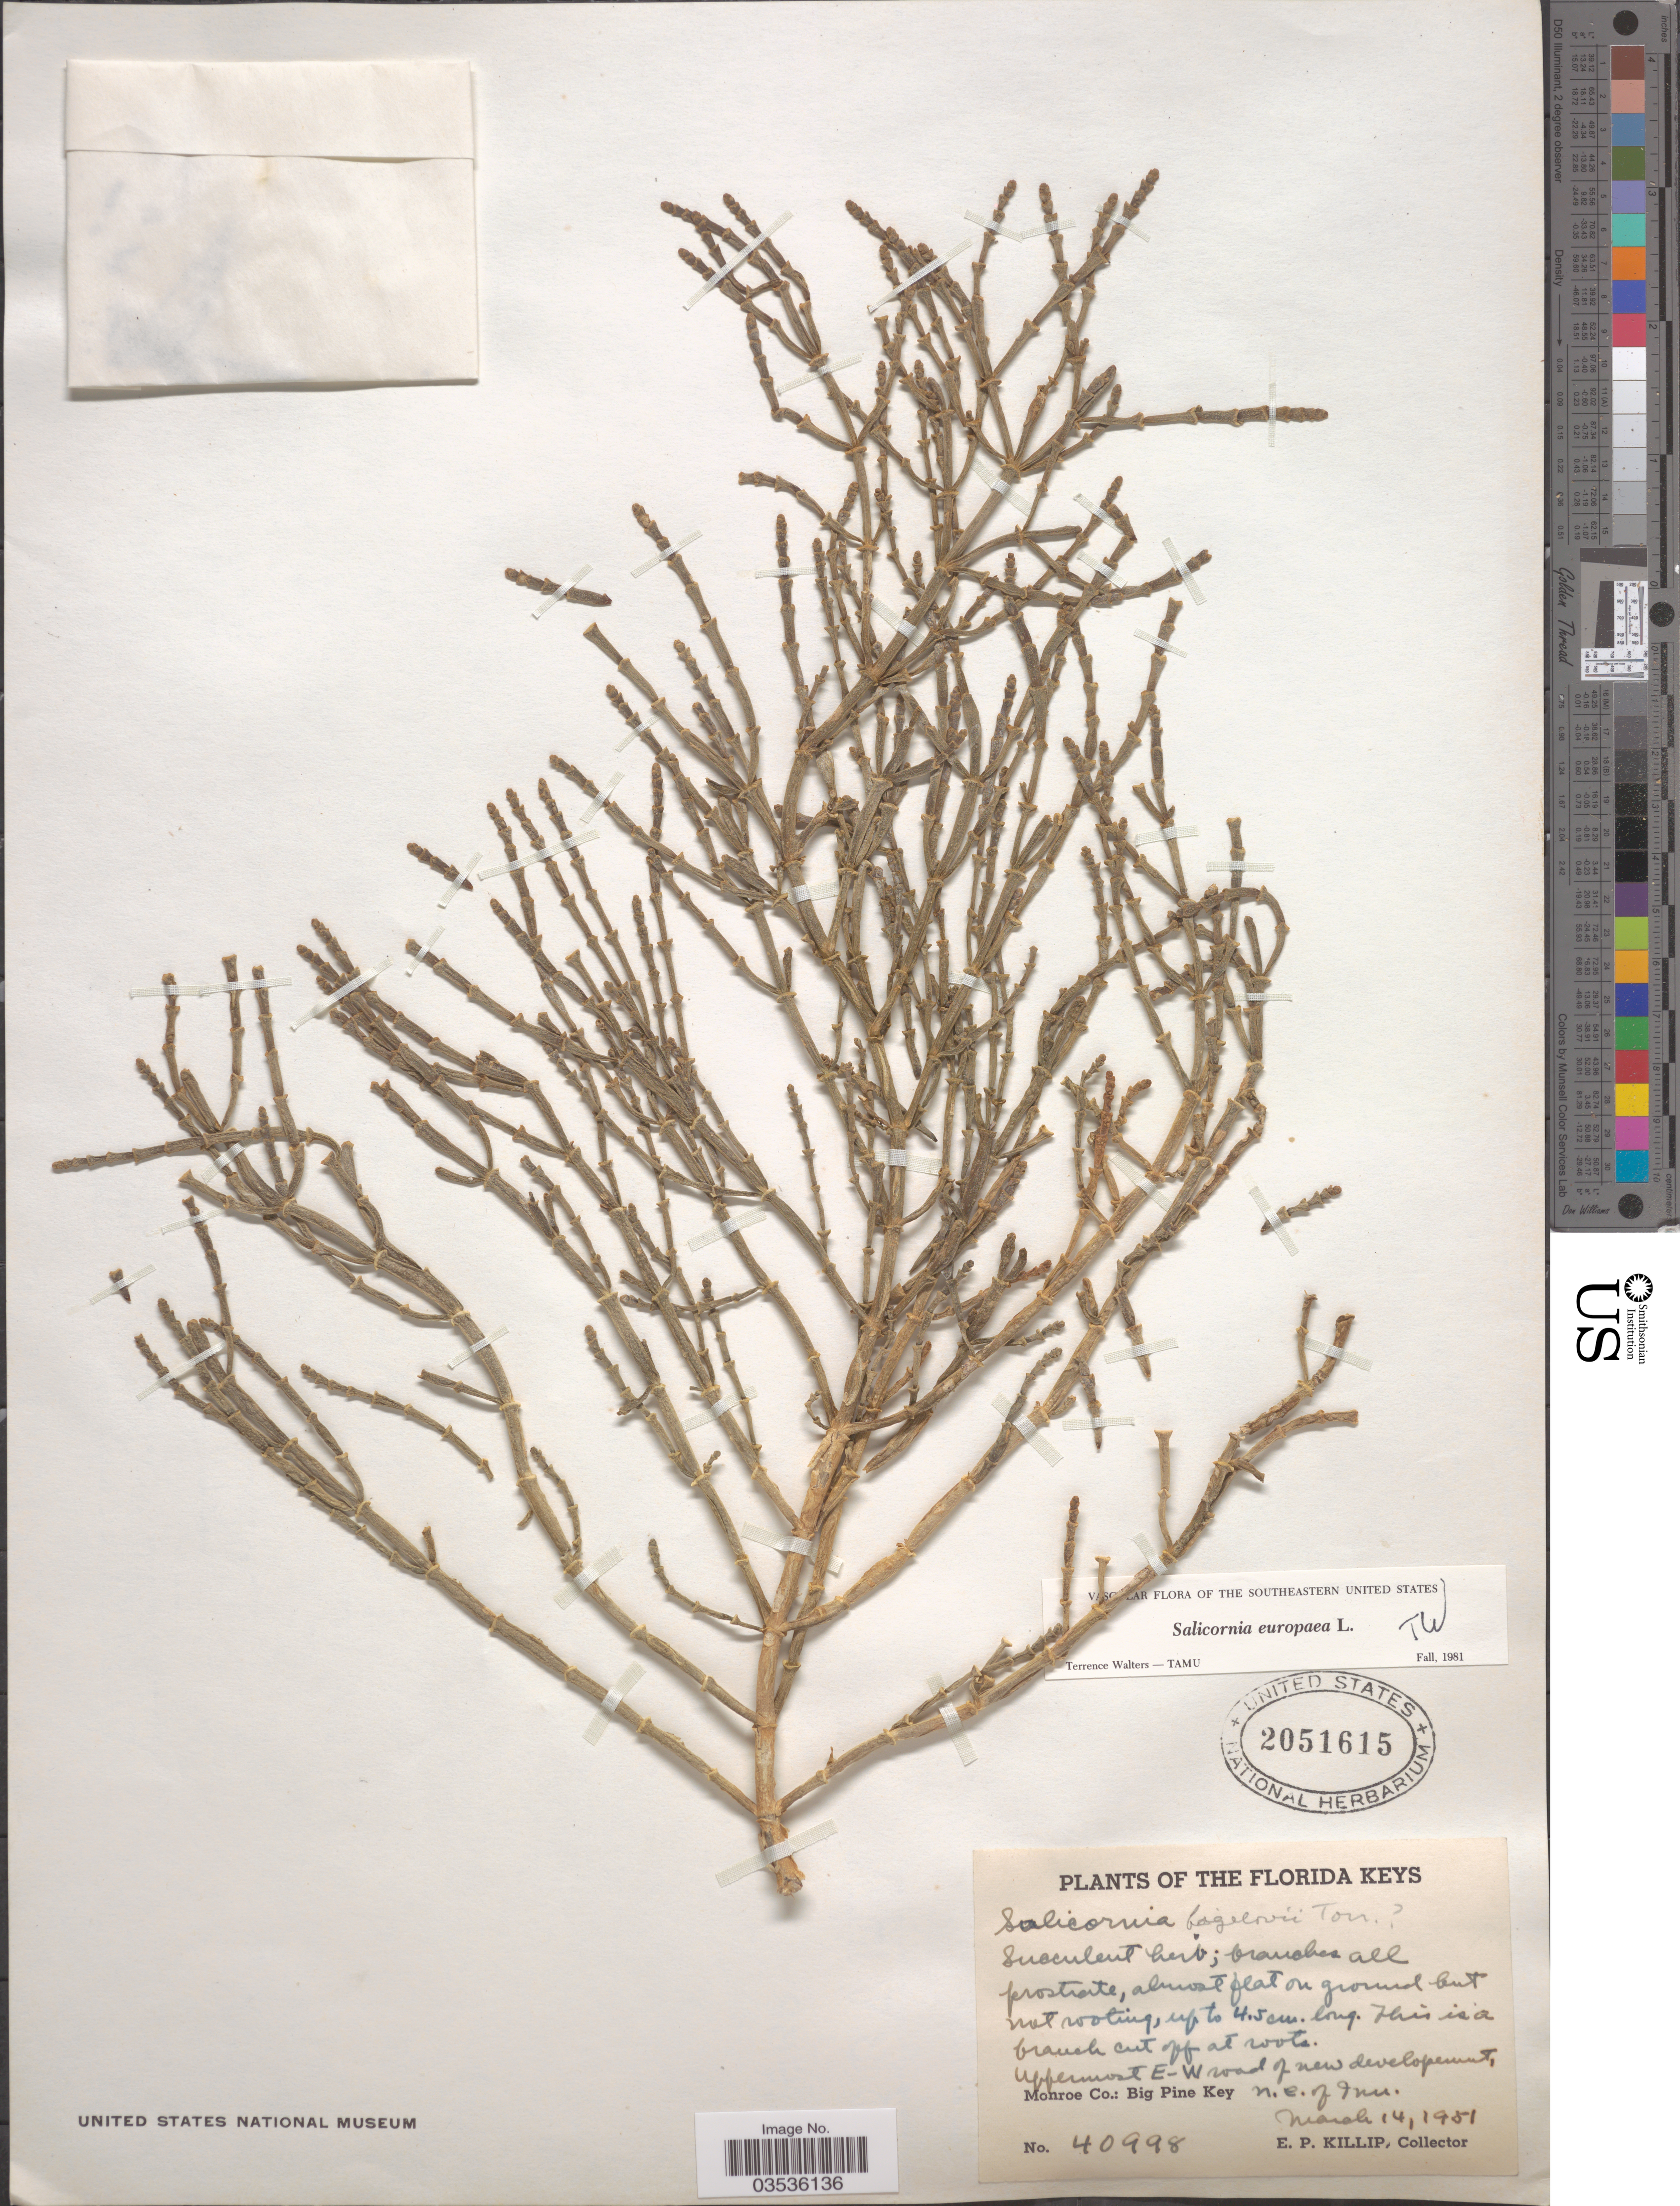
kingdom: Plantae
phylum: Tracheophyta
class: Magnoliopsida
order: Caryophyllales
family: Amaranthaceae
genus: Salicornia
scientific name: Salicornia europaea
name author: L.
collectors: E. P. Killip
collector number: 40998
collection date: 1951-03-14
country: United States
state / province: Florida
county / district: Monroe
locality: The Florida Keys. Uppermost E-W road of new development, Monroe Co.: Big Pine Key n.e. of Inn.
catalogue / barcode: US 2051615